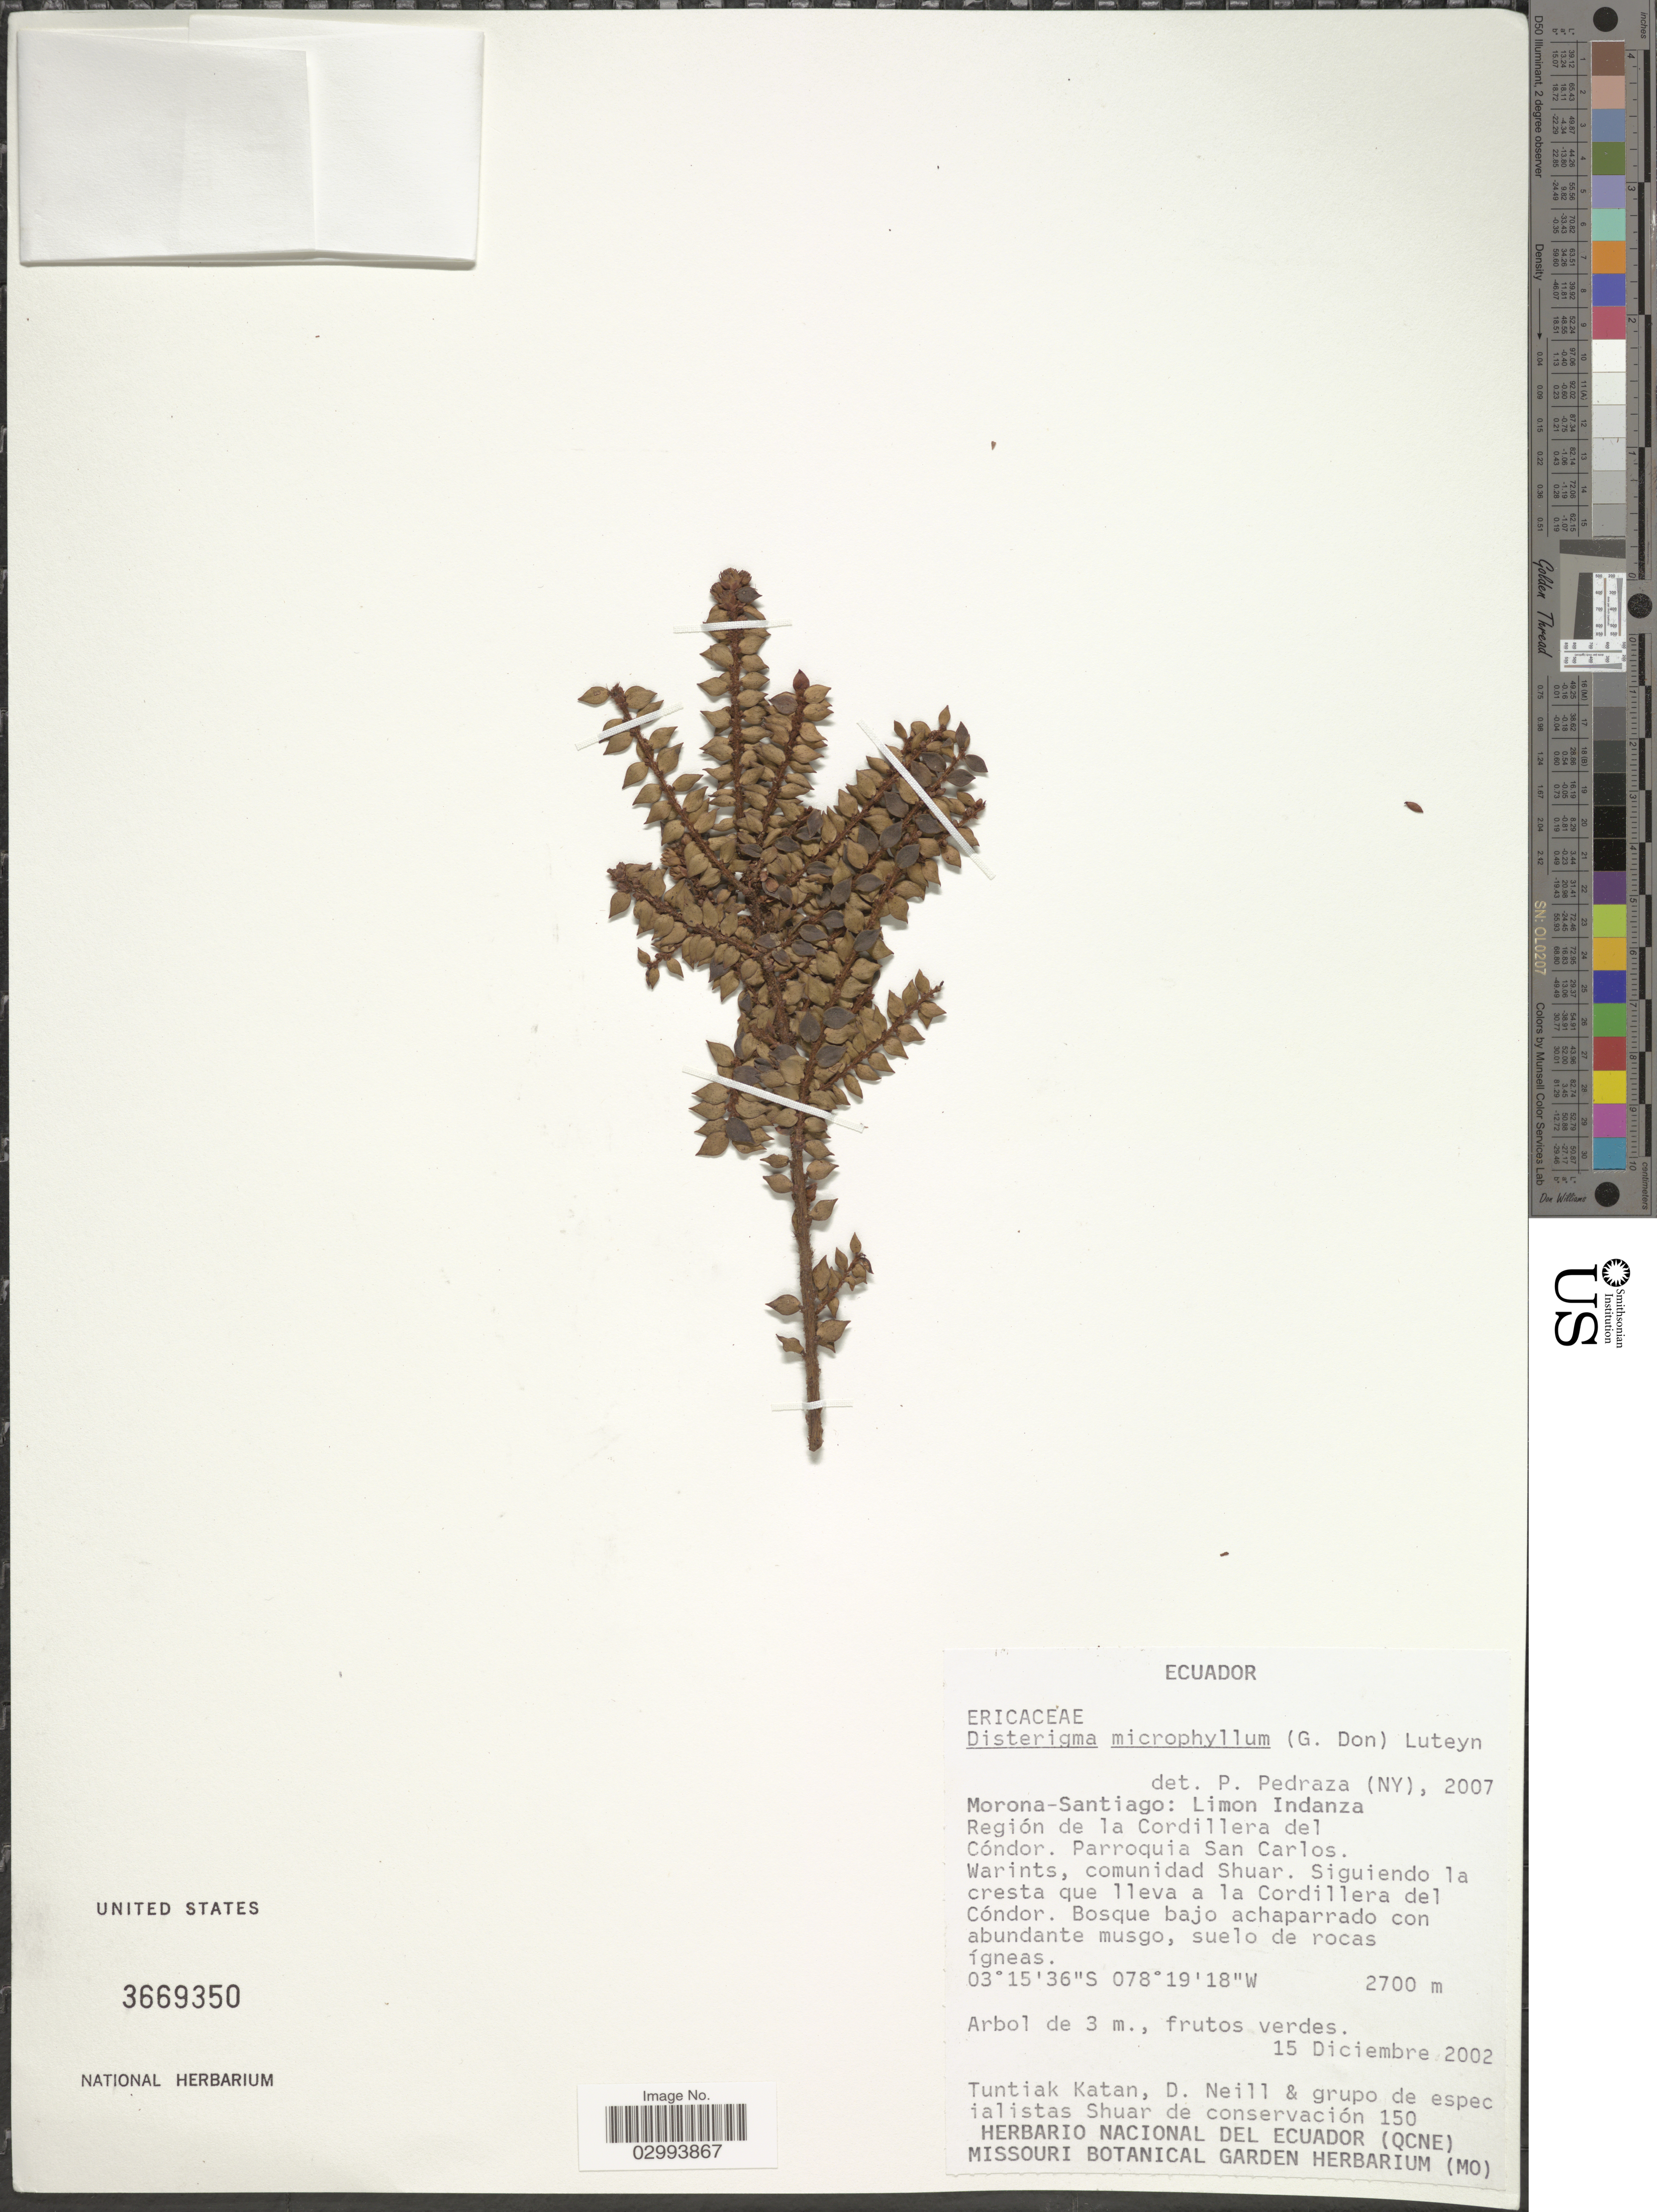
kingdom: Plantae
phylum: Tracheophyta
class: Magnoliopsida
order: Ericales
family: Ericaceae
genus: Disterigma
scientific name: Disterigma microphyllum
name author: (G. Don) Luteyn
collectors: T. Katan, D. Neill & Grupo Shuar de conservación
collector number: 150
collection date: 2002-12-15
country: Ecuador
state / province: Morona-Santiago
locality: Limon Indanza. Región de la Cordillera del Cóndor. Parroquia San Carlos. Warints, comunidad Shuar. Siguiendo la cresta que lleva a la Cordillera del Cóndor.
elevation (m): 2700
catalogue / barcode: US 3669350